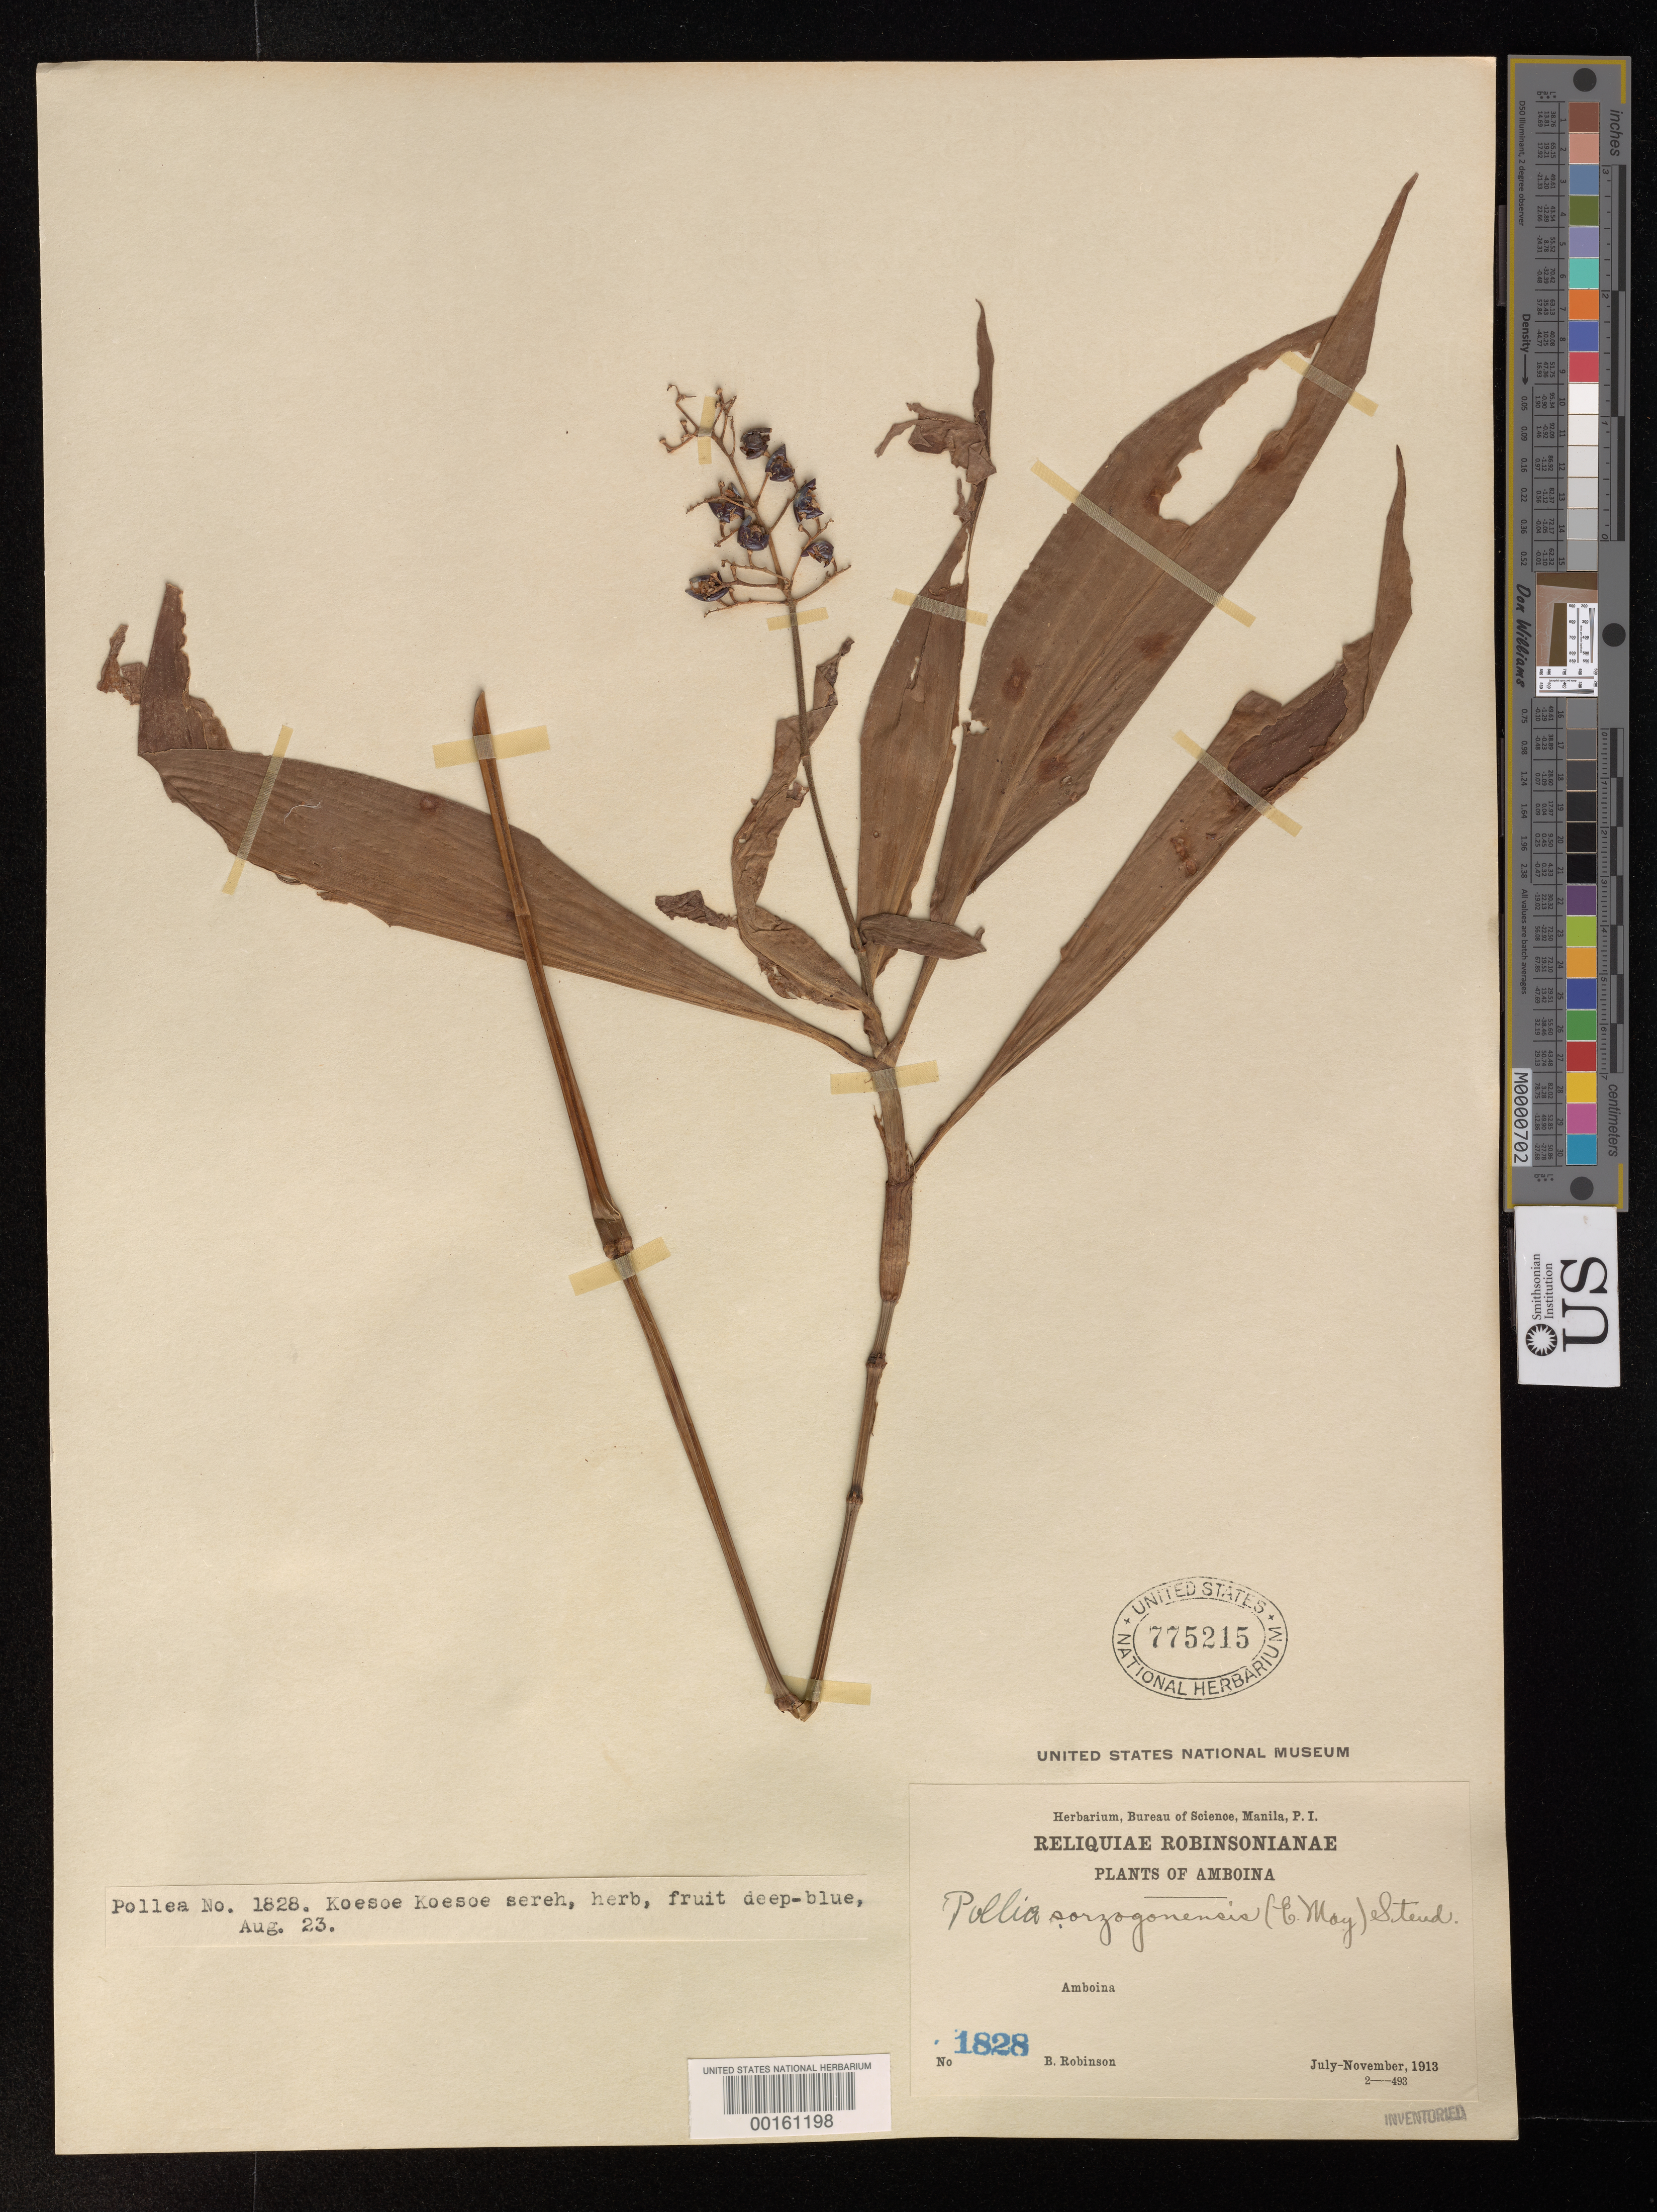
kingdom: Plantae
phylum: Tracheophyta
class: Liliopsida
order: Commelinales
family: Commelinaceae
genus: Pollia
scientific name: Pollia secundiflora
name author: (Blume) Bakh. f.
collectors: B. L. Robinson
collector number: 1828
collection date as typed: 23 Aug 1913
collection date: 1913-08-23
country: Indonesia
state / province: Maluku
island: Amboina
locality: Amboina [Moluccas]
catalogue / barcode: US 775215